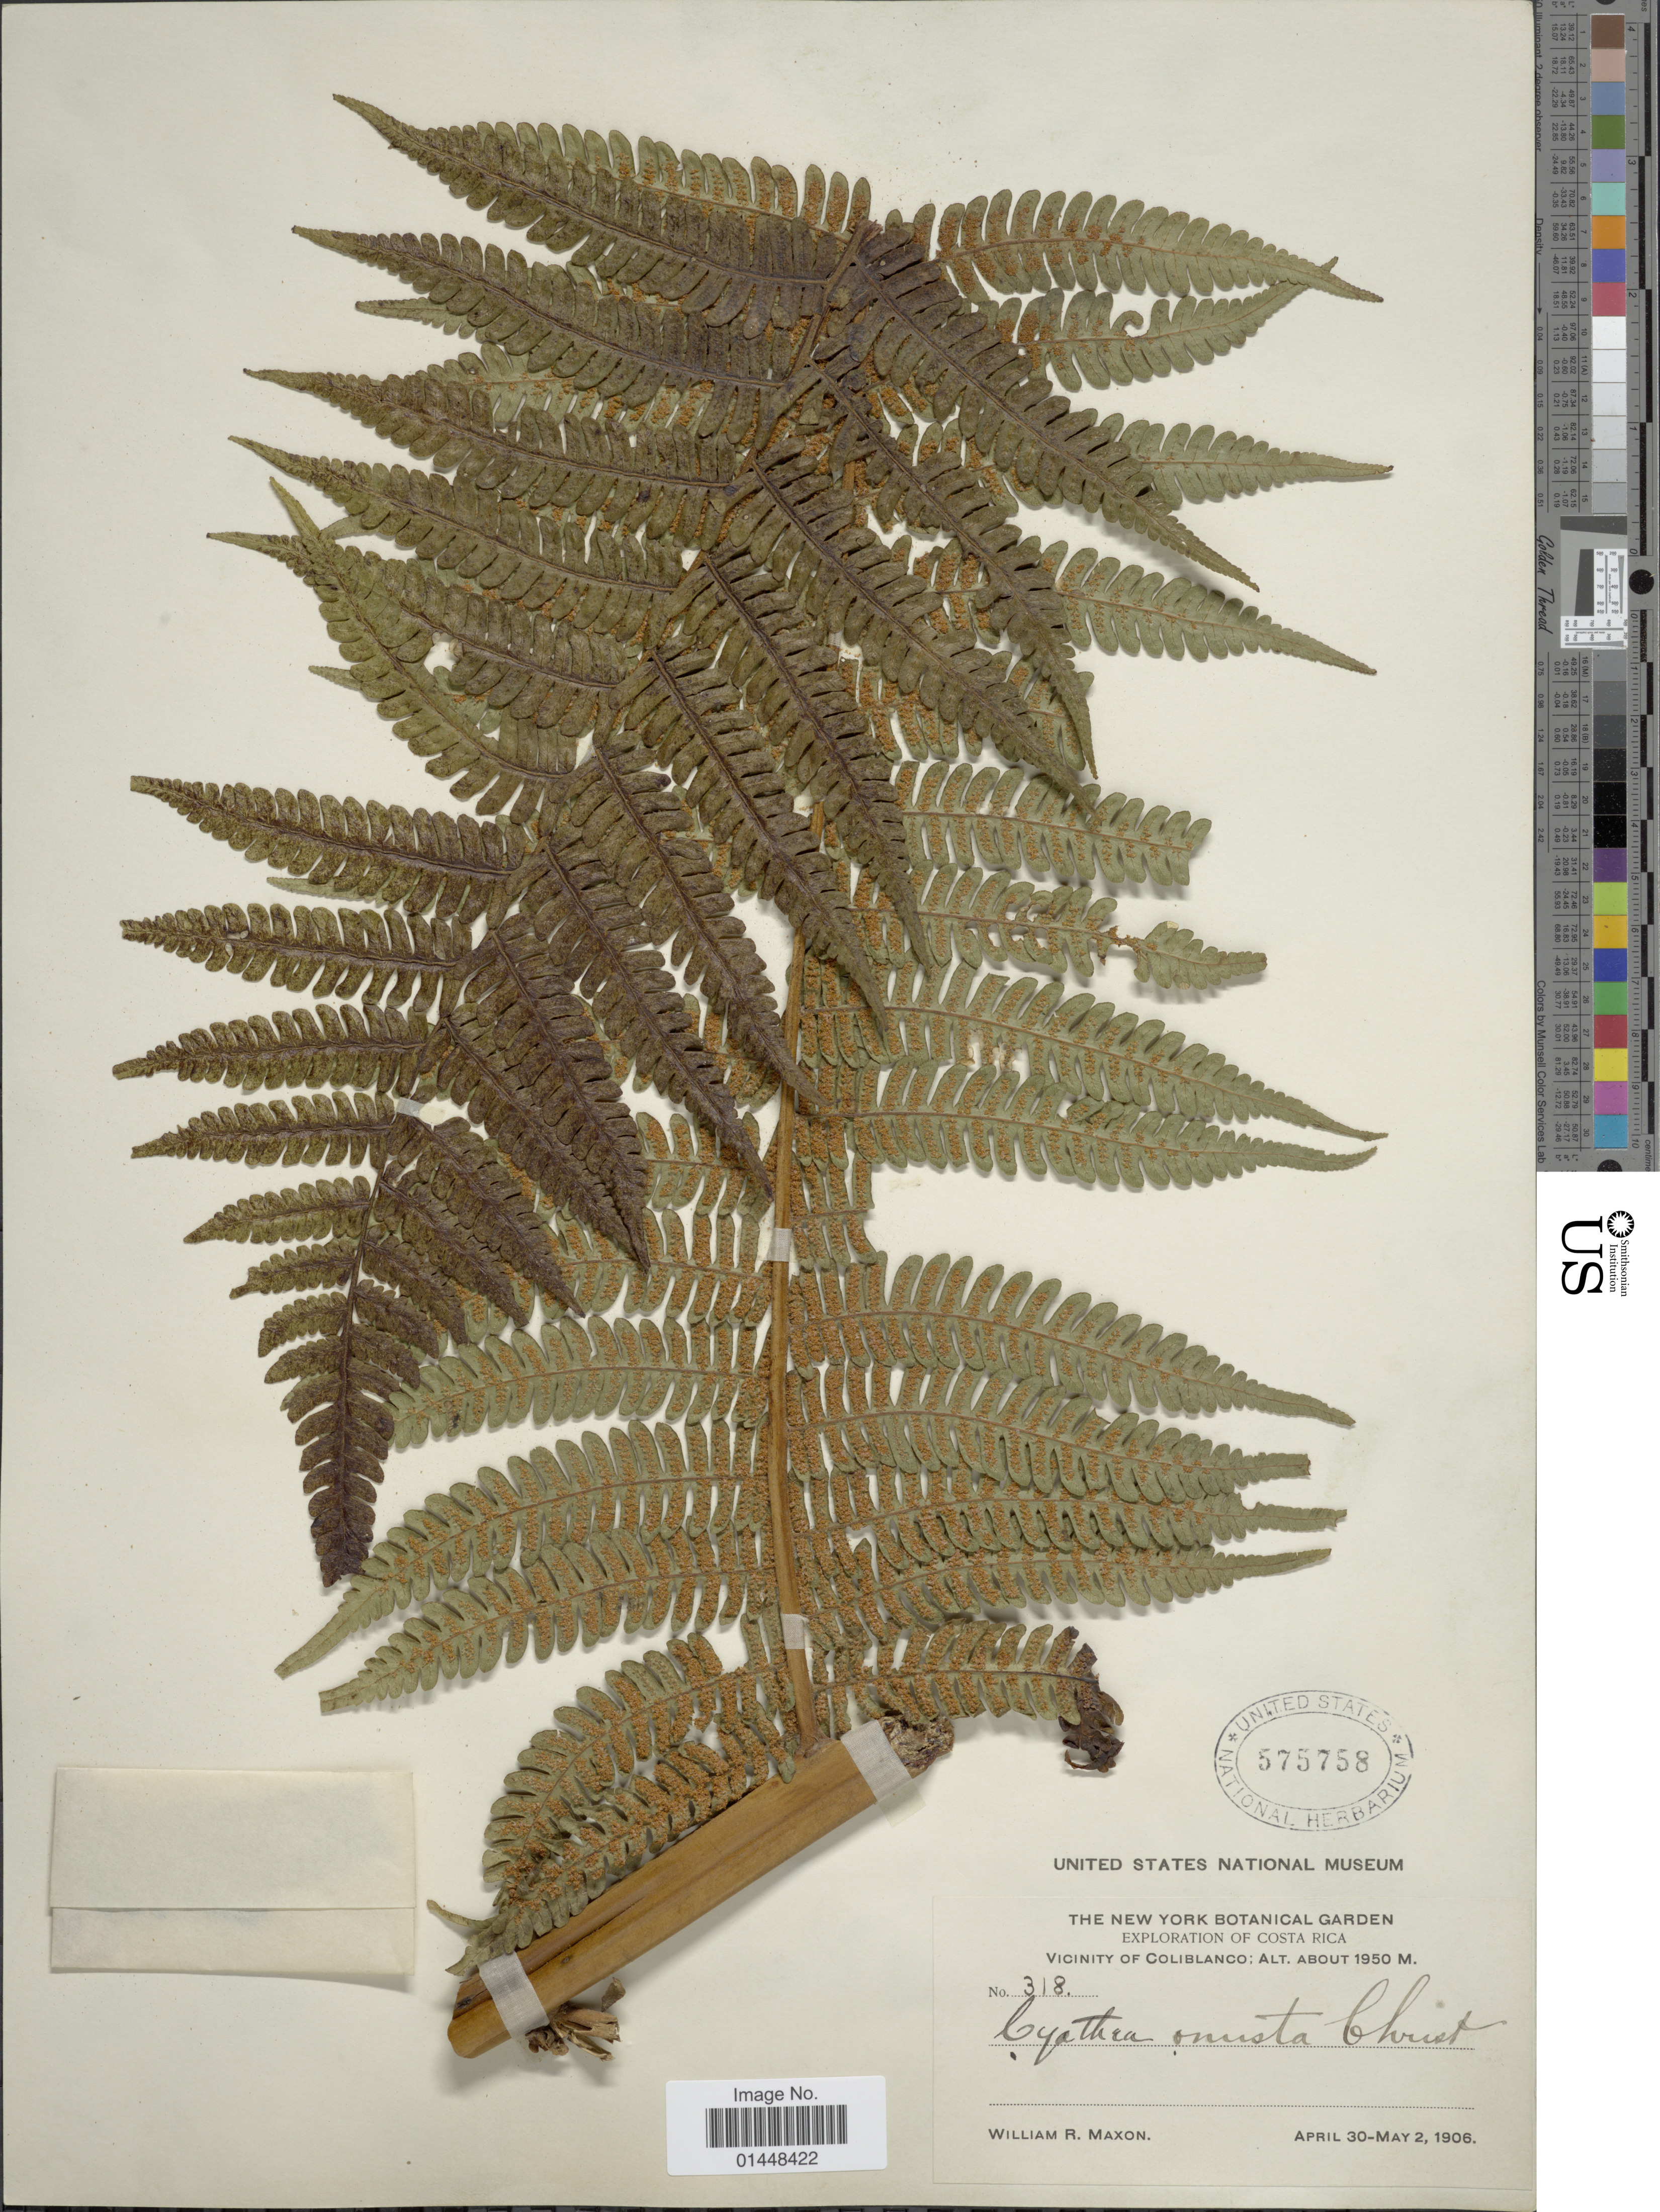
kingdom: Plantae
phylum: Tracheophyta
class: Polypodiopsida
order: Cyatheales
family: Cyatheaceae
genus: Cyathea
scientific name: Cyathea caracasana var. maxonii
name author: (Underw.) R.M. Tryon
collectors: W. R. Maxon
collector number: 318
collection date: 1906-04-30/1906-05-02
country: Costa Rica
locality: Vicinity of Coliblanco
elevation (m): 1950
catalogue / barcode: US 575758